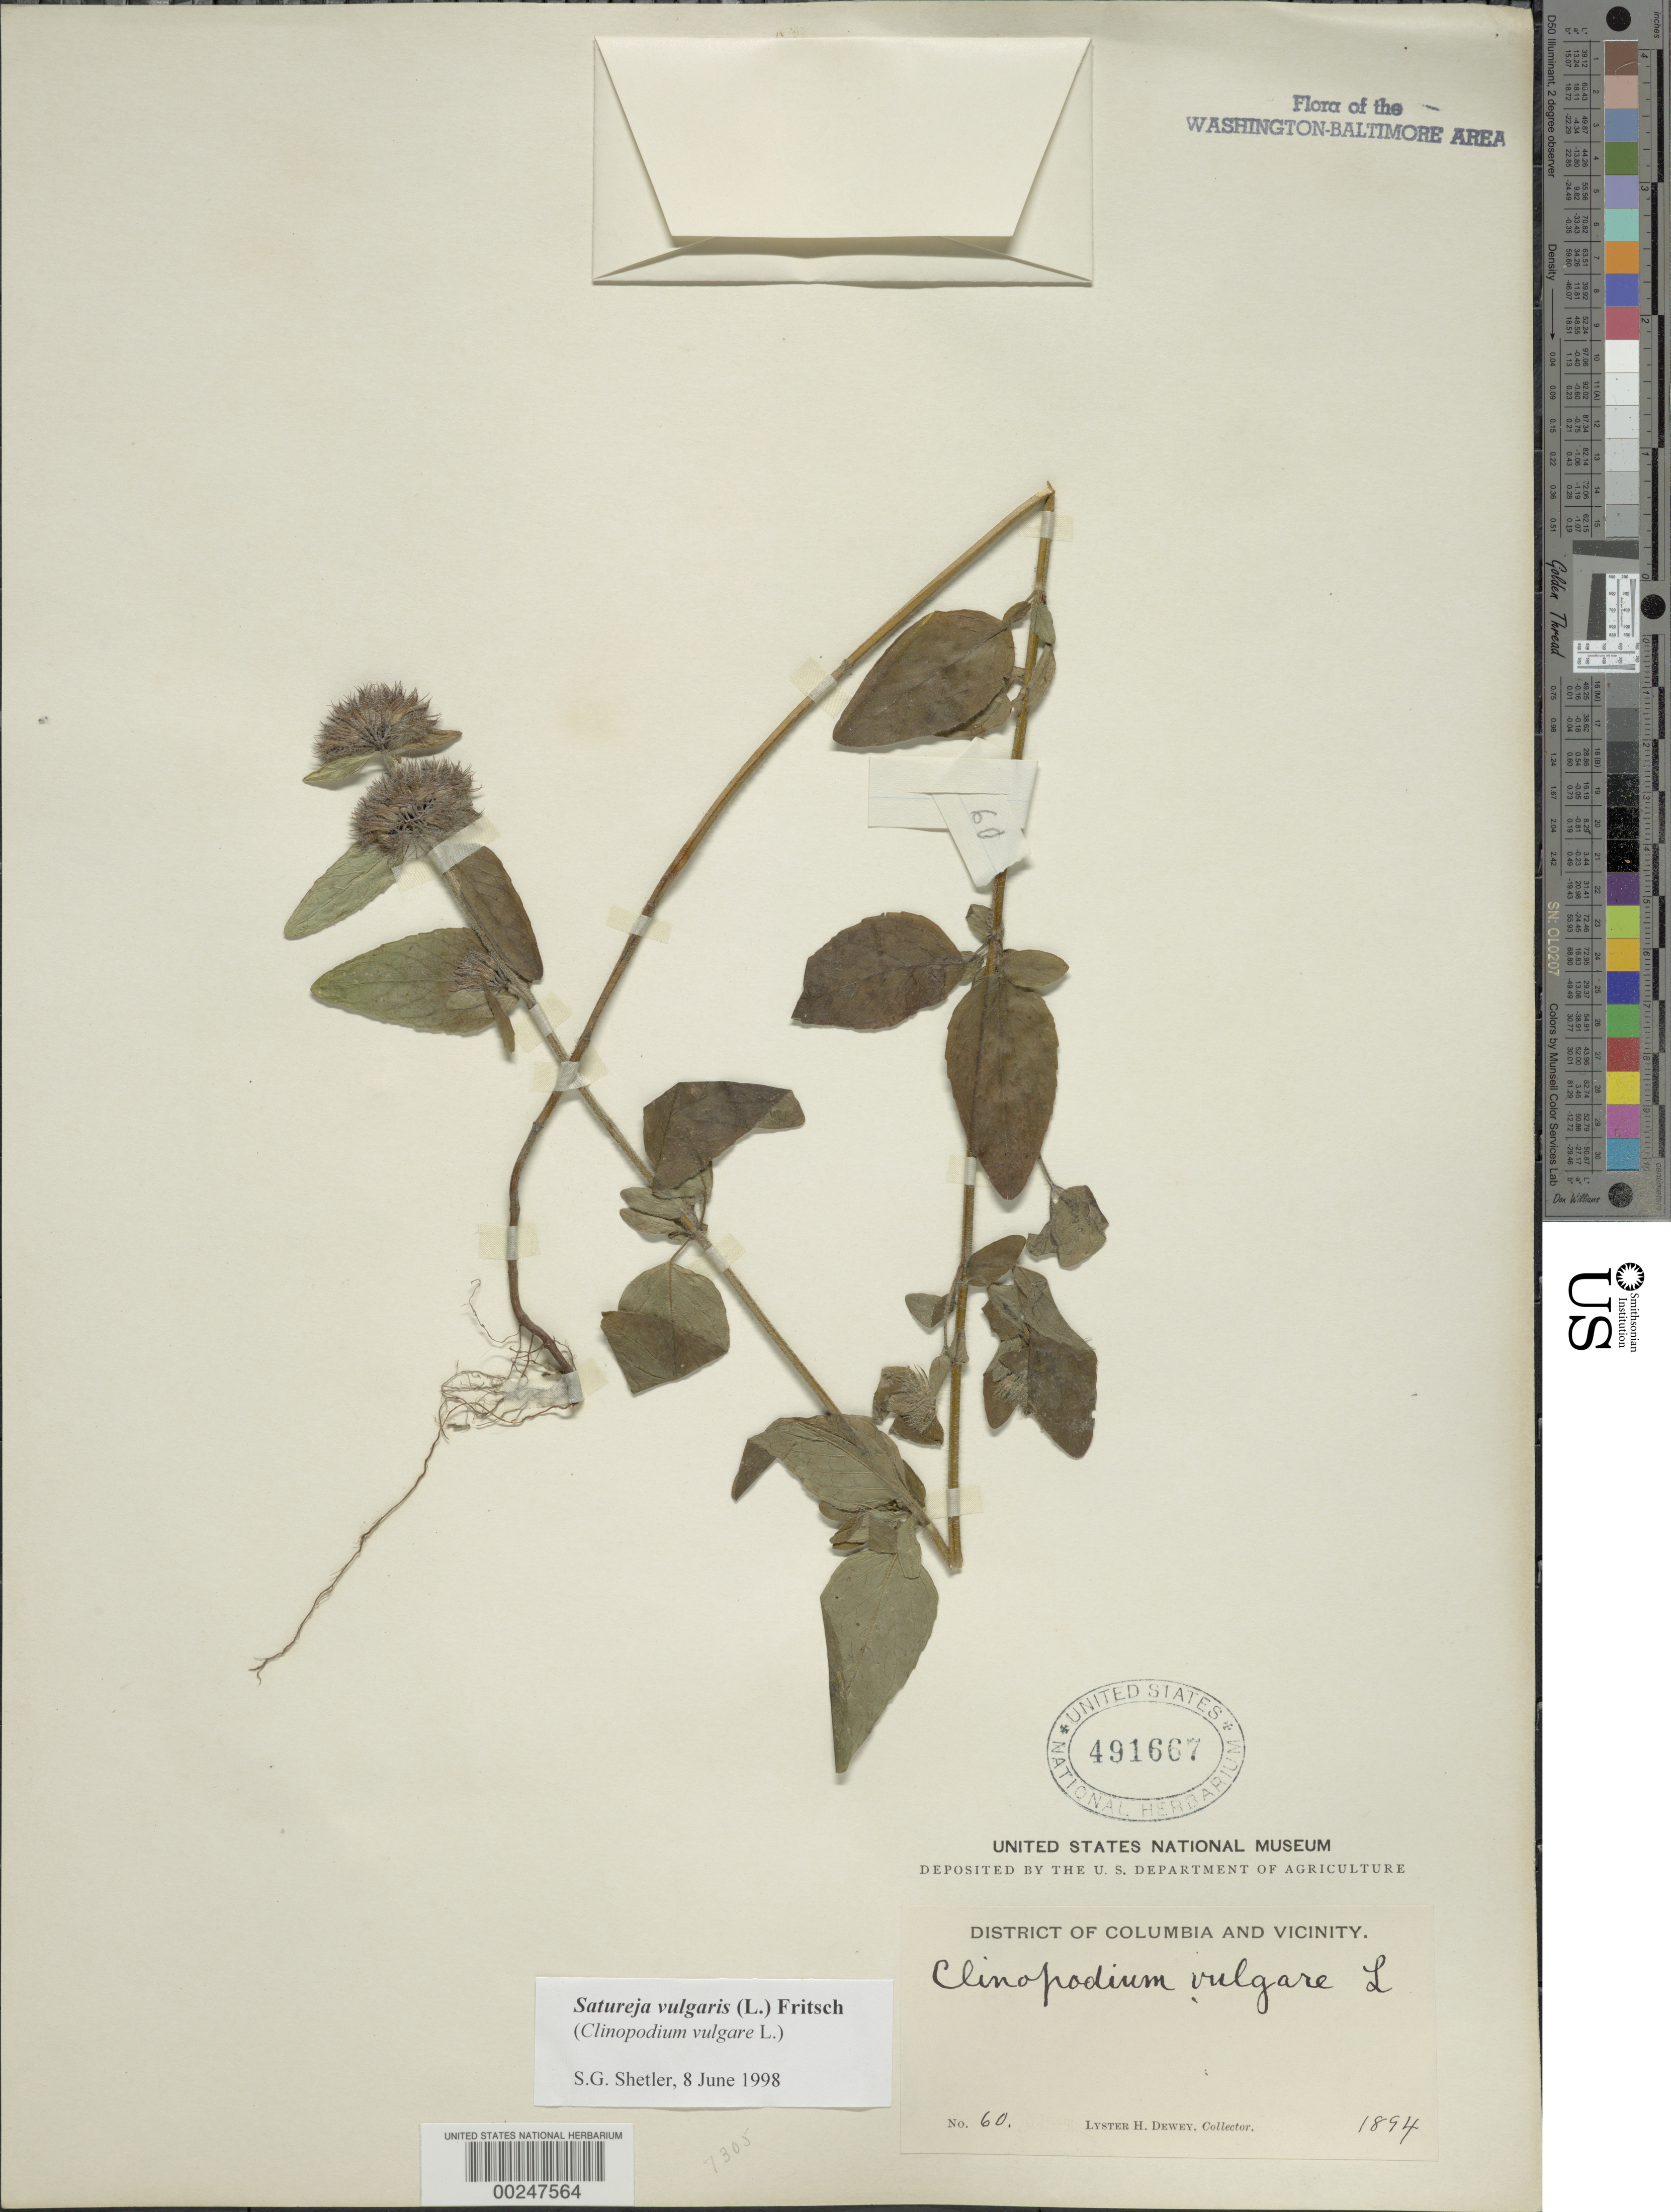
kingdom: Plantae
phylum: Tracheophyta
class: Magnoliopsida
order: Lamiales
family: Lamiaceae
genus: Clinopodium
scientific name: Clinopodium vulgare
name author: L.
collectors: L. H. Dewey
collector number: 60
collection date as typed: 1894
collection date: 1894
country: United States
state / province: District of Columbia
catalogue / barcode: US 491667